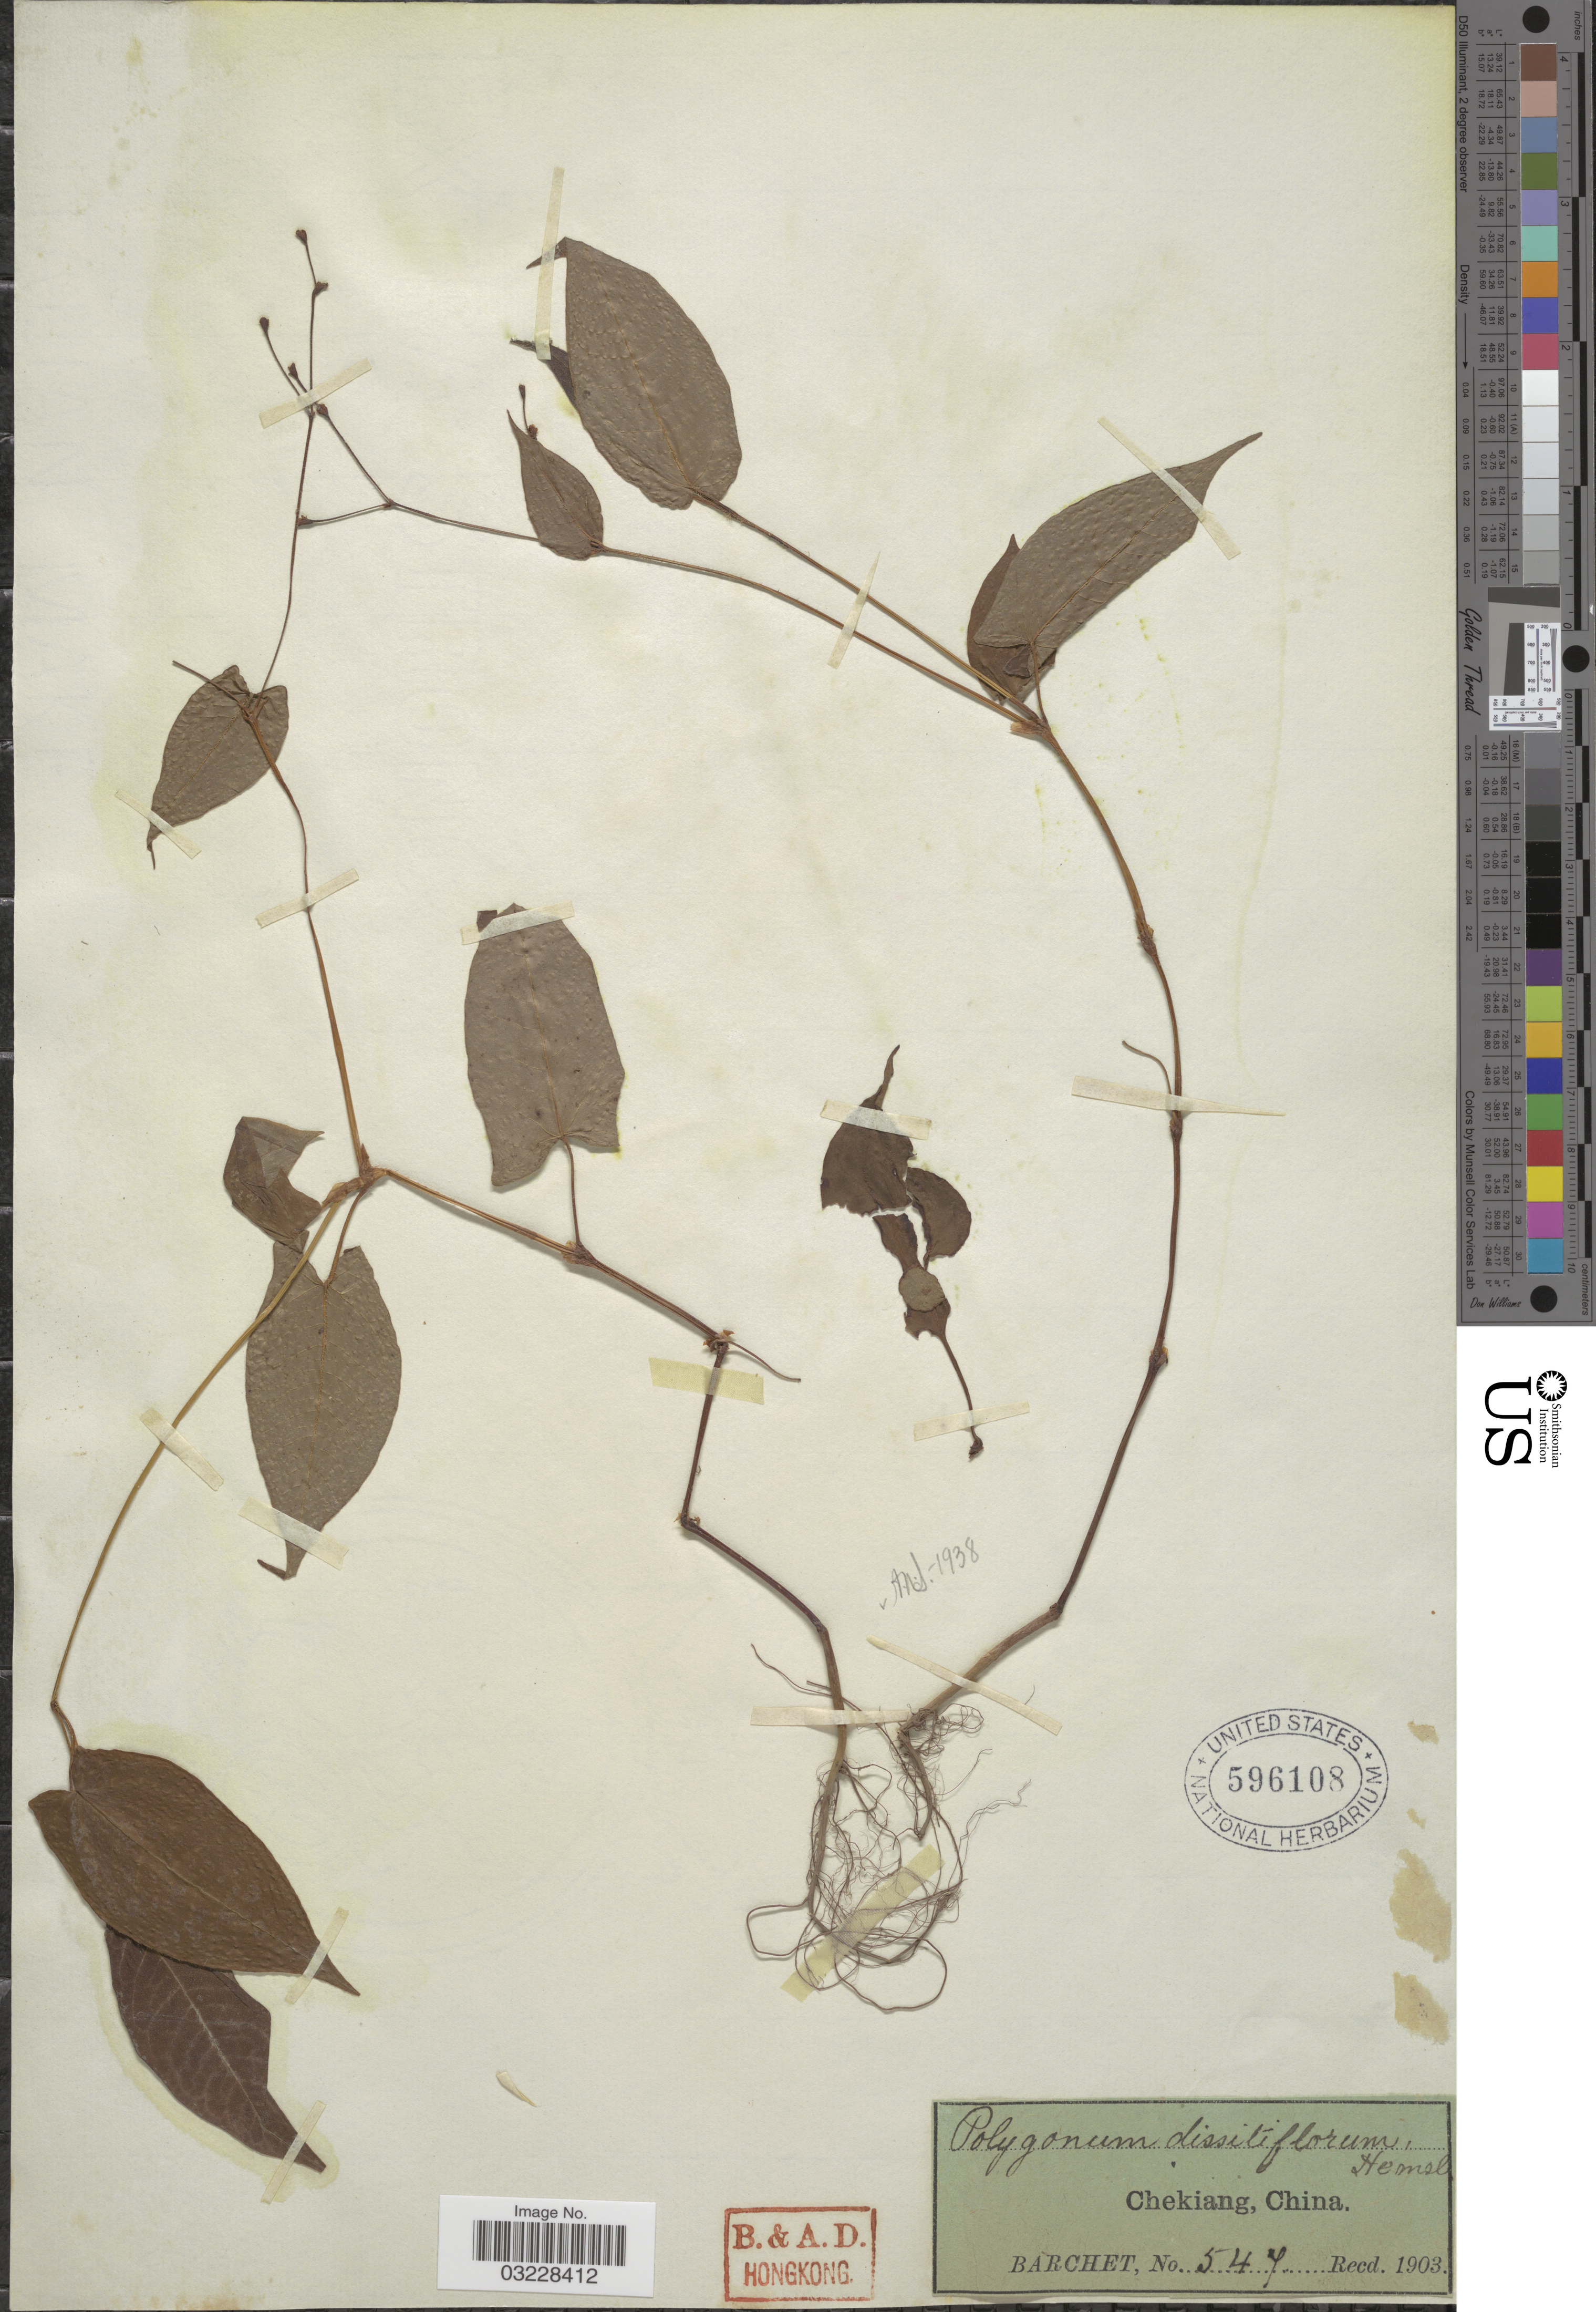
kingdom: Plantae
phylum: Tracheophyta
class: Magnoliopsida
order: Caryophyllales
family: Polygonaceae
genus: Polygonum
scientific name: Polygonum dissitiflorum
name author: Hemsl.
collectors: Barchet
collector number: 547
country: China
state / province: Zhejiang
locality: Chekiang.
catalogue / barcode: US 596108